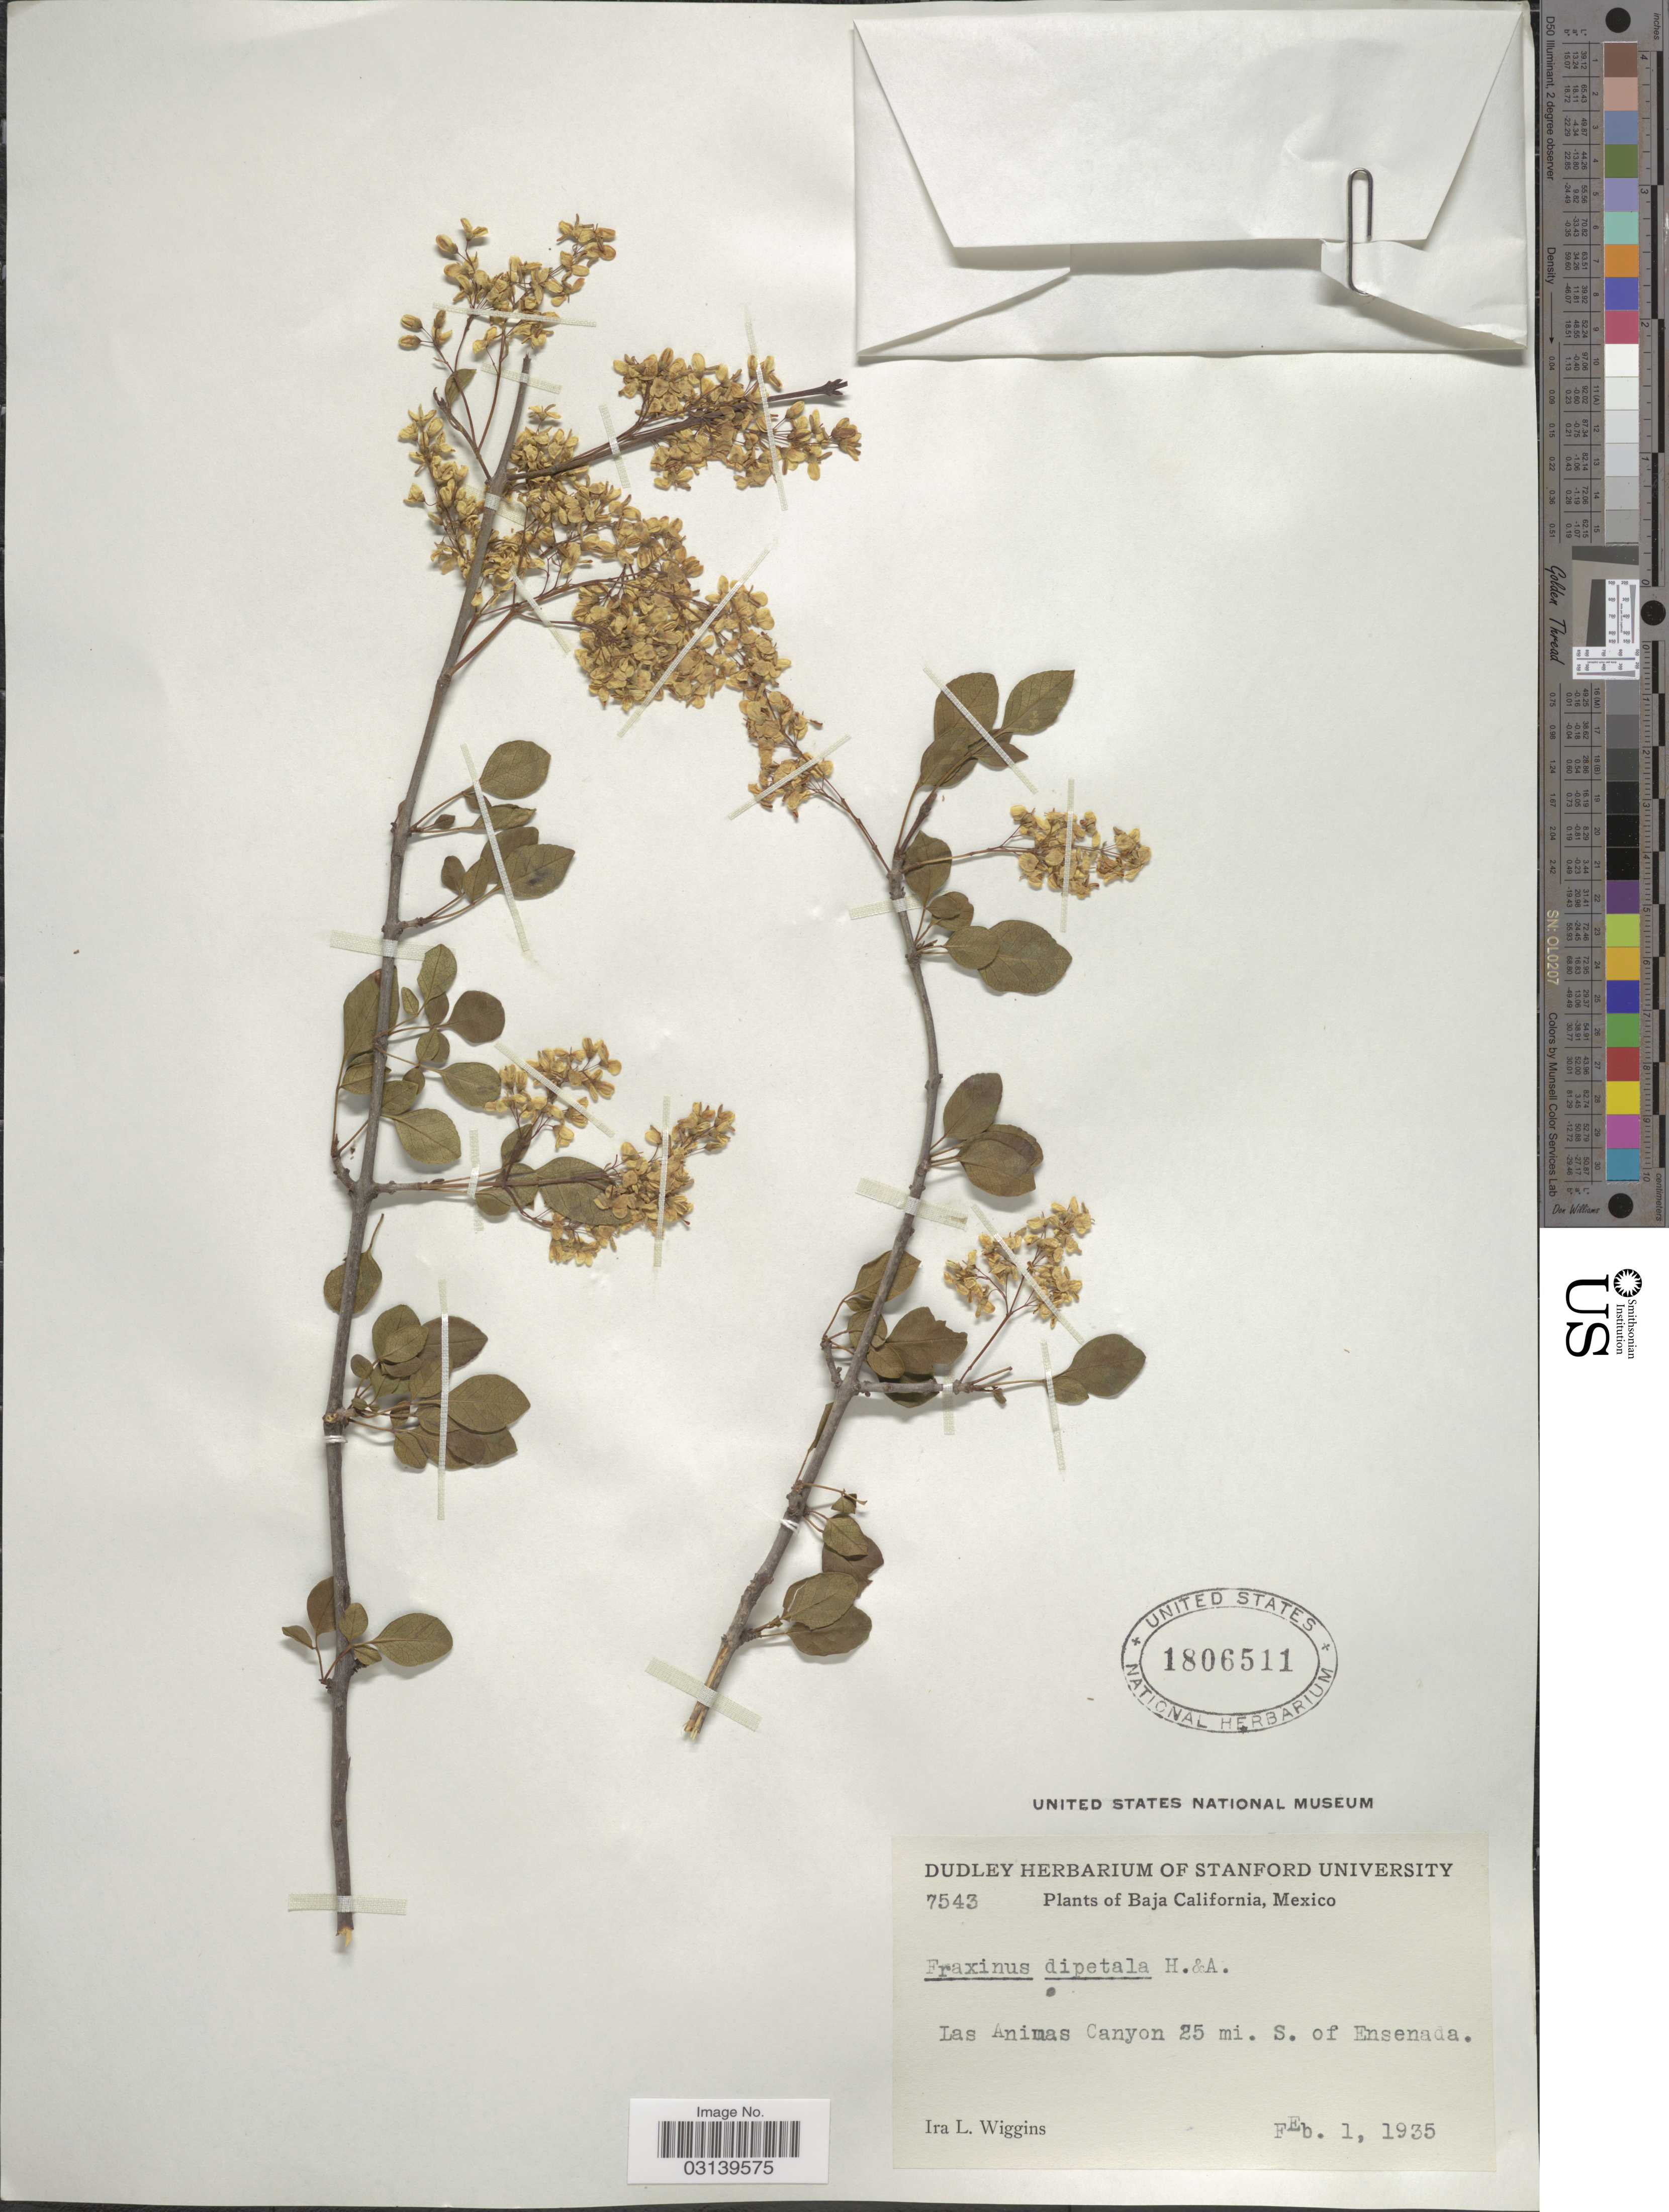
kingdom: Plantae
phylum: Tracheophyta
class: Magnoliopsida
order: Lamiales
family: Oleaceae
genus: Fraxinus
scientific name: Fraxinus dipetala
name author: Hook. & Arn.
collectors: I. L. Wiggins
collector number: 7543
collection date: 1935-02-01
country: Mexico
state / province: Baja California Norte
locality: Las Animas Canyon 25 mi. S. of Ensenada.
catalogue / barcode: US 1806511